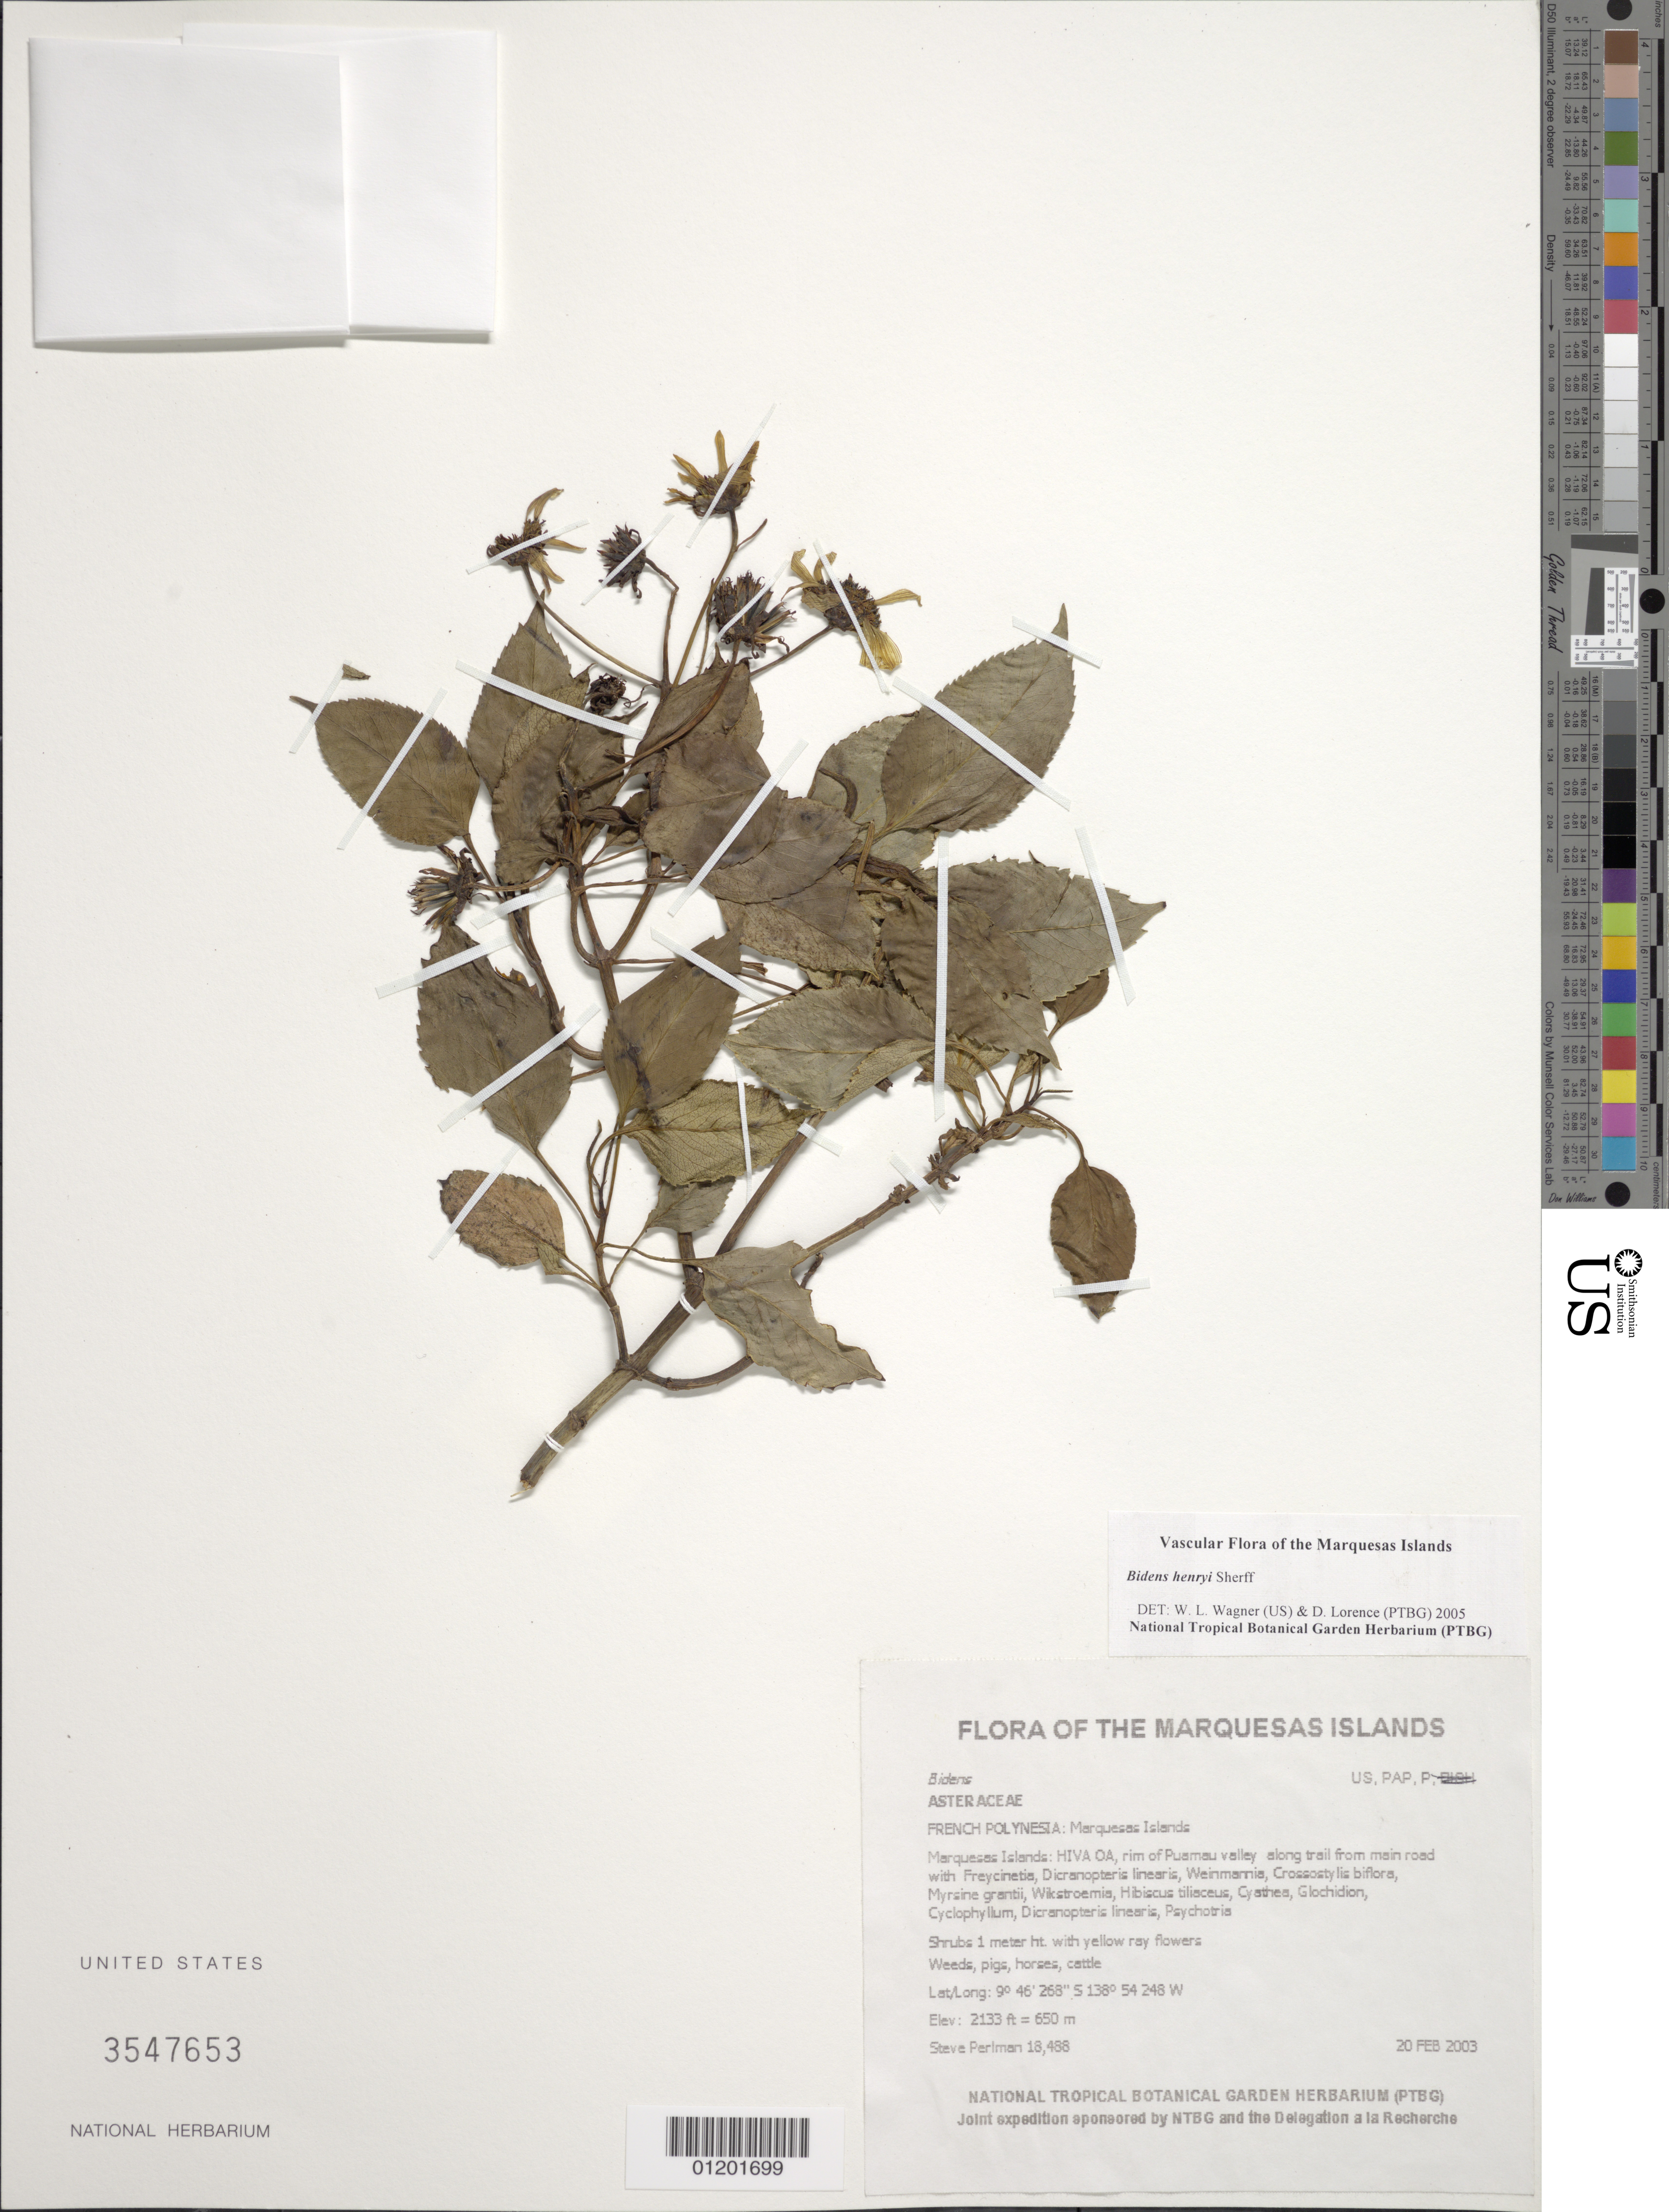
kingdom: Plantae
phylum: Tracheophyta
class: Magnoliopsida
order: Asterales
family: Asteraceae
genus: Bidens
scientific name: Bidens henryi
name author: Sherff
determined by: Wagner, W. L., (BOT), Smithsonian Institution - National Museum of Natural History (UNITED STATES)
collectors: S. P. Perlman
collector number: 18488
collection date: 2003-02-20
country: French Polynesia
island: Hiva Oa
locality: Rim of Puamau valley along trail from main road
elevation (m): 650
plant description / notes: Weeds, pigs, horses, cattle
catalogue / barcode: US 3547653